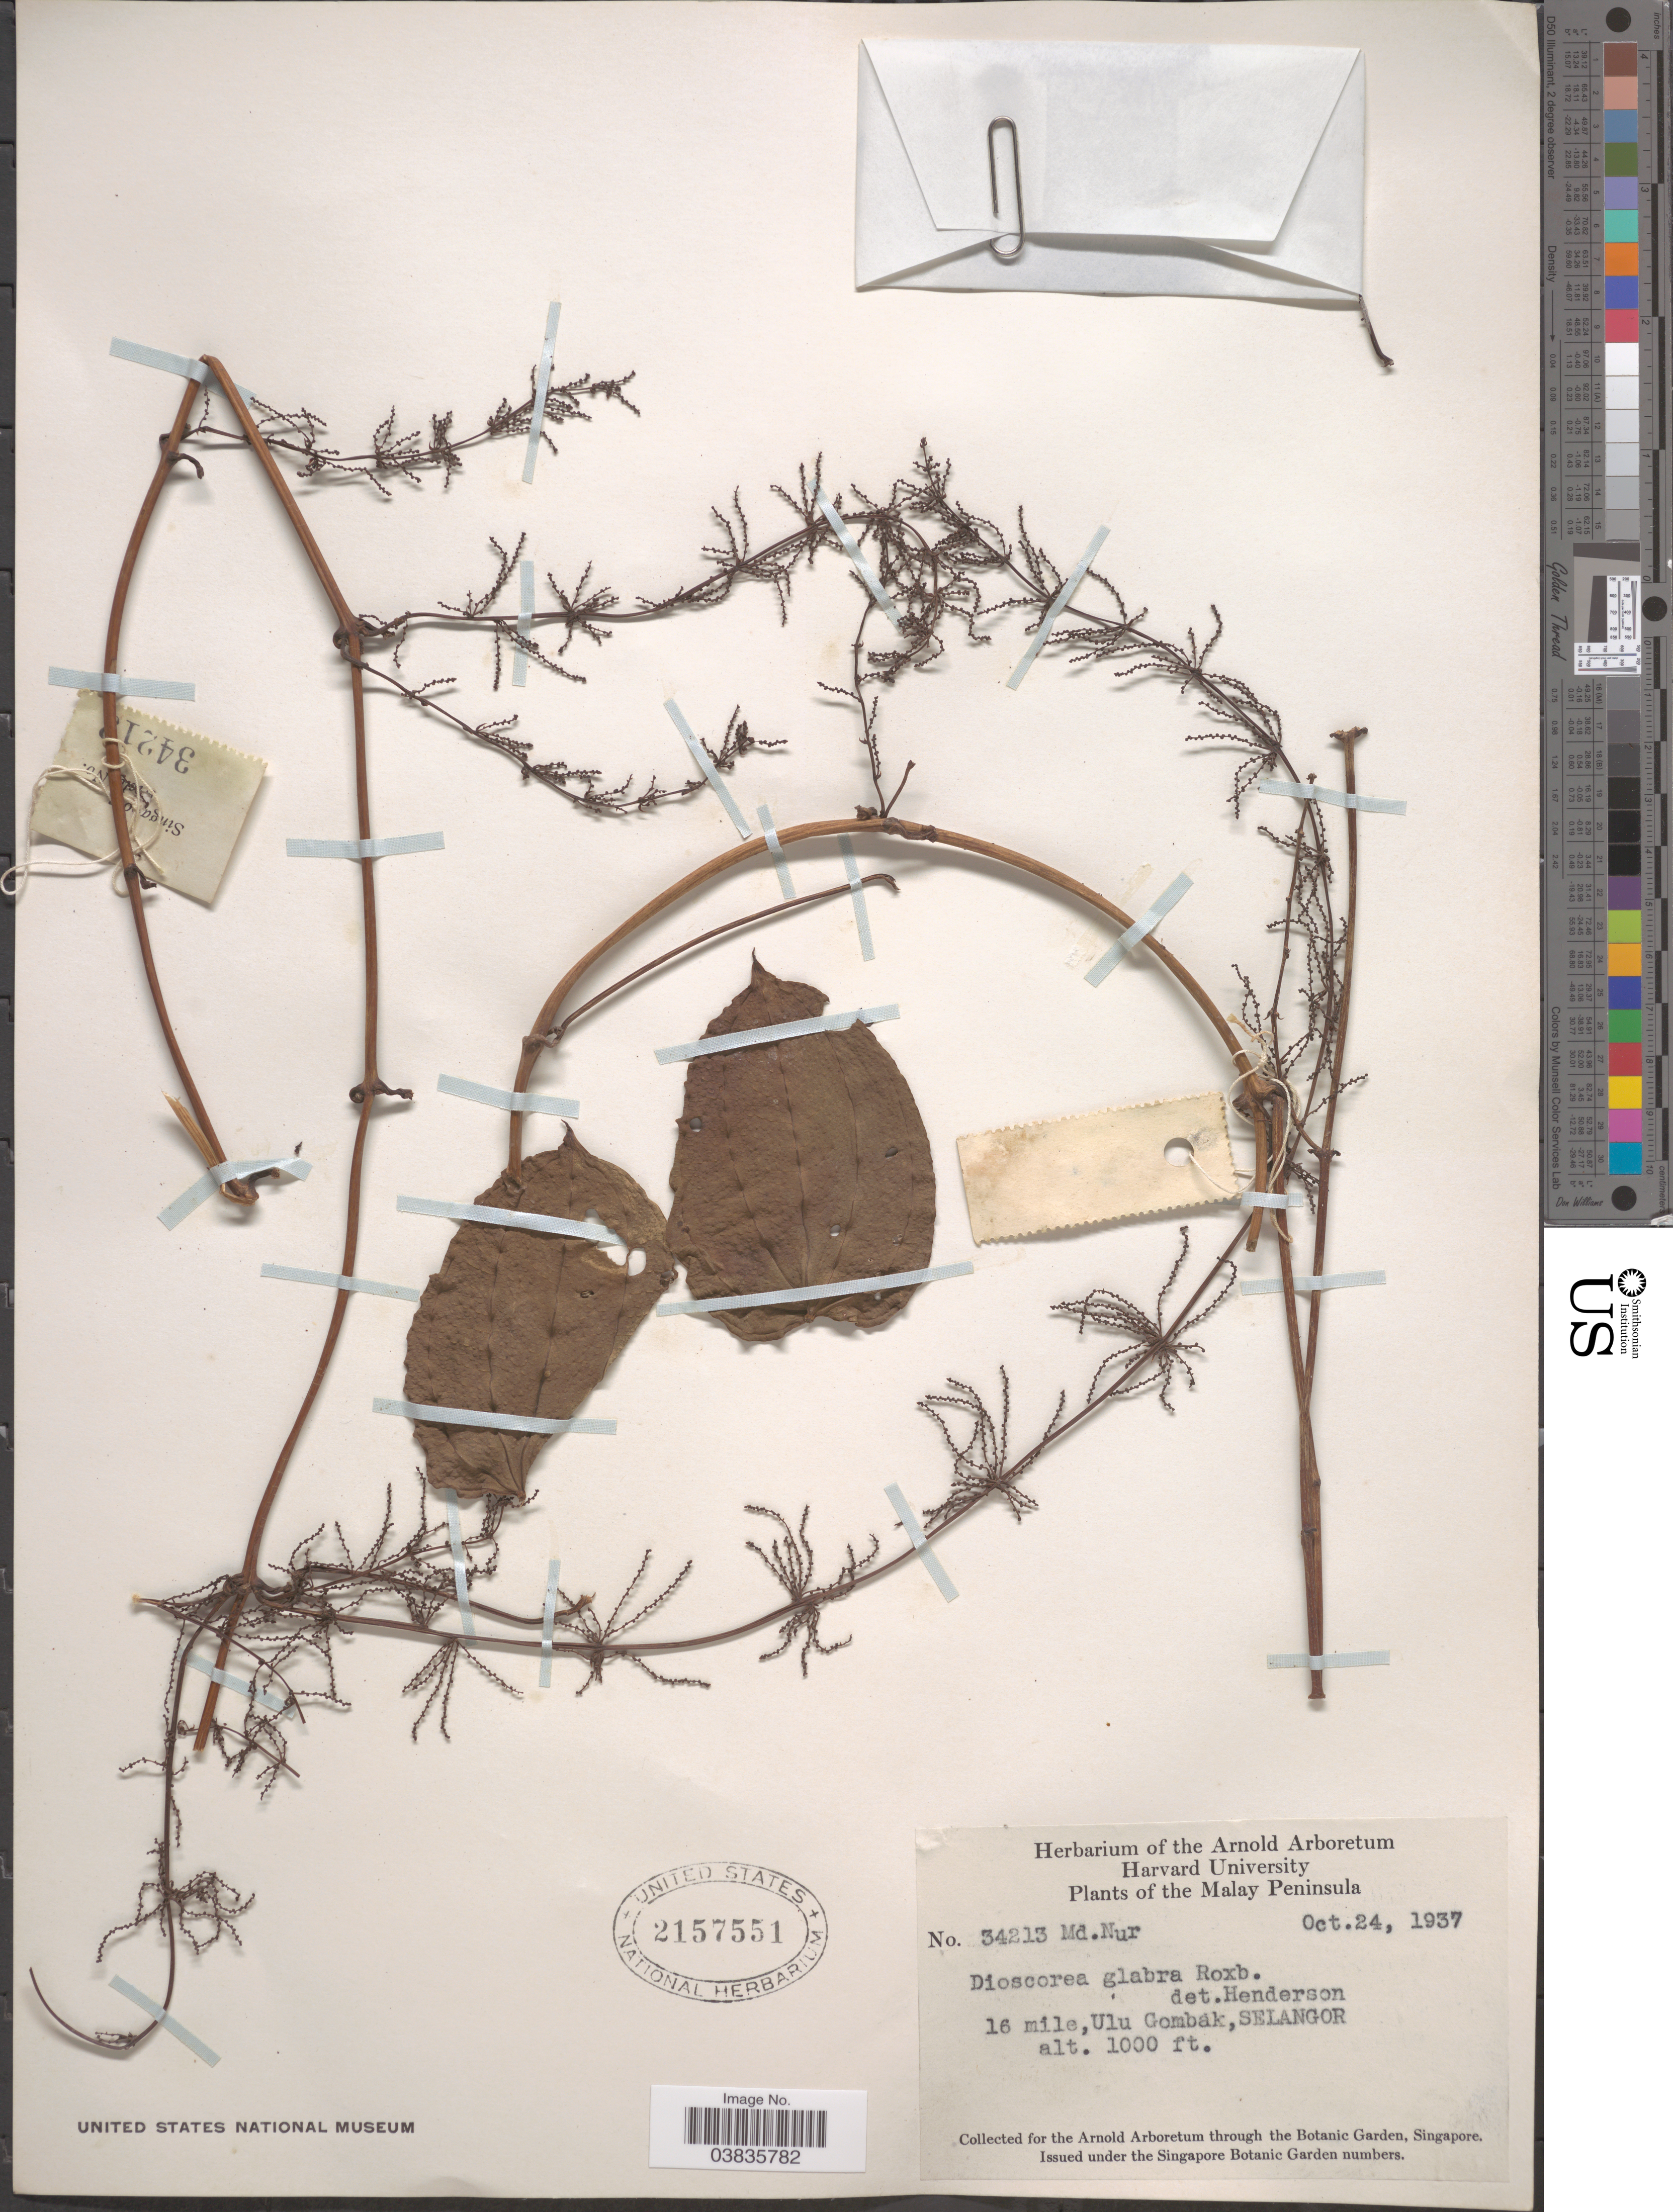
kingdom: Plantae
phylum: Tracheophyta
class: Liliopsida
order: Dioscoreales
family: Dioscoreaceae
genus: Dioscorea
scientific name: Dioscorea glabra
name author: Roxb.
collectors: M. Nur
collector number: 34213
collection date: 1937-10-24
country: Malaysia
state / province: Selangor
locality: The Malay Peninsula. 16 mile, Ulu Gombak, Selangor.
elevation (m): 305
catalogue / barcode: US 2157551